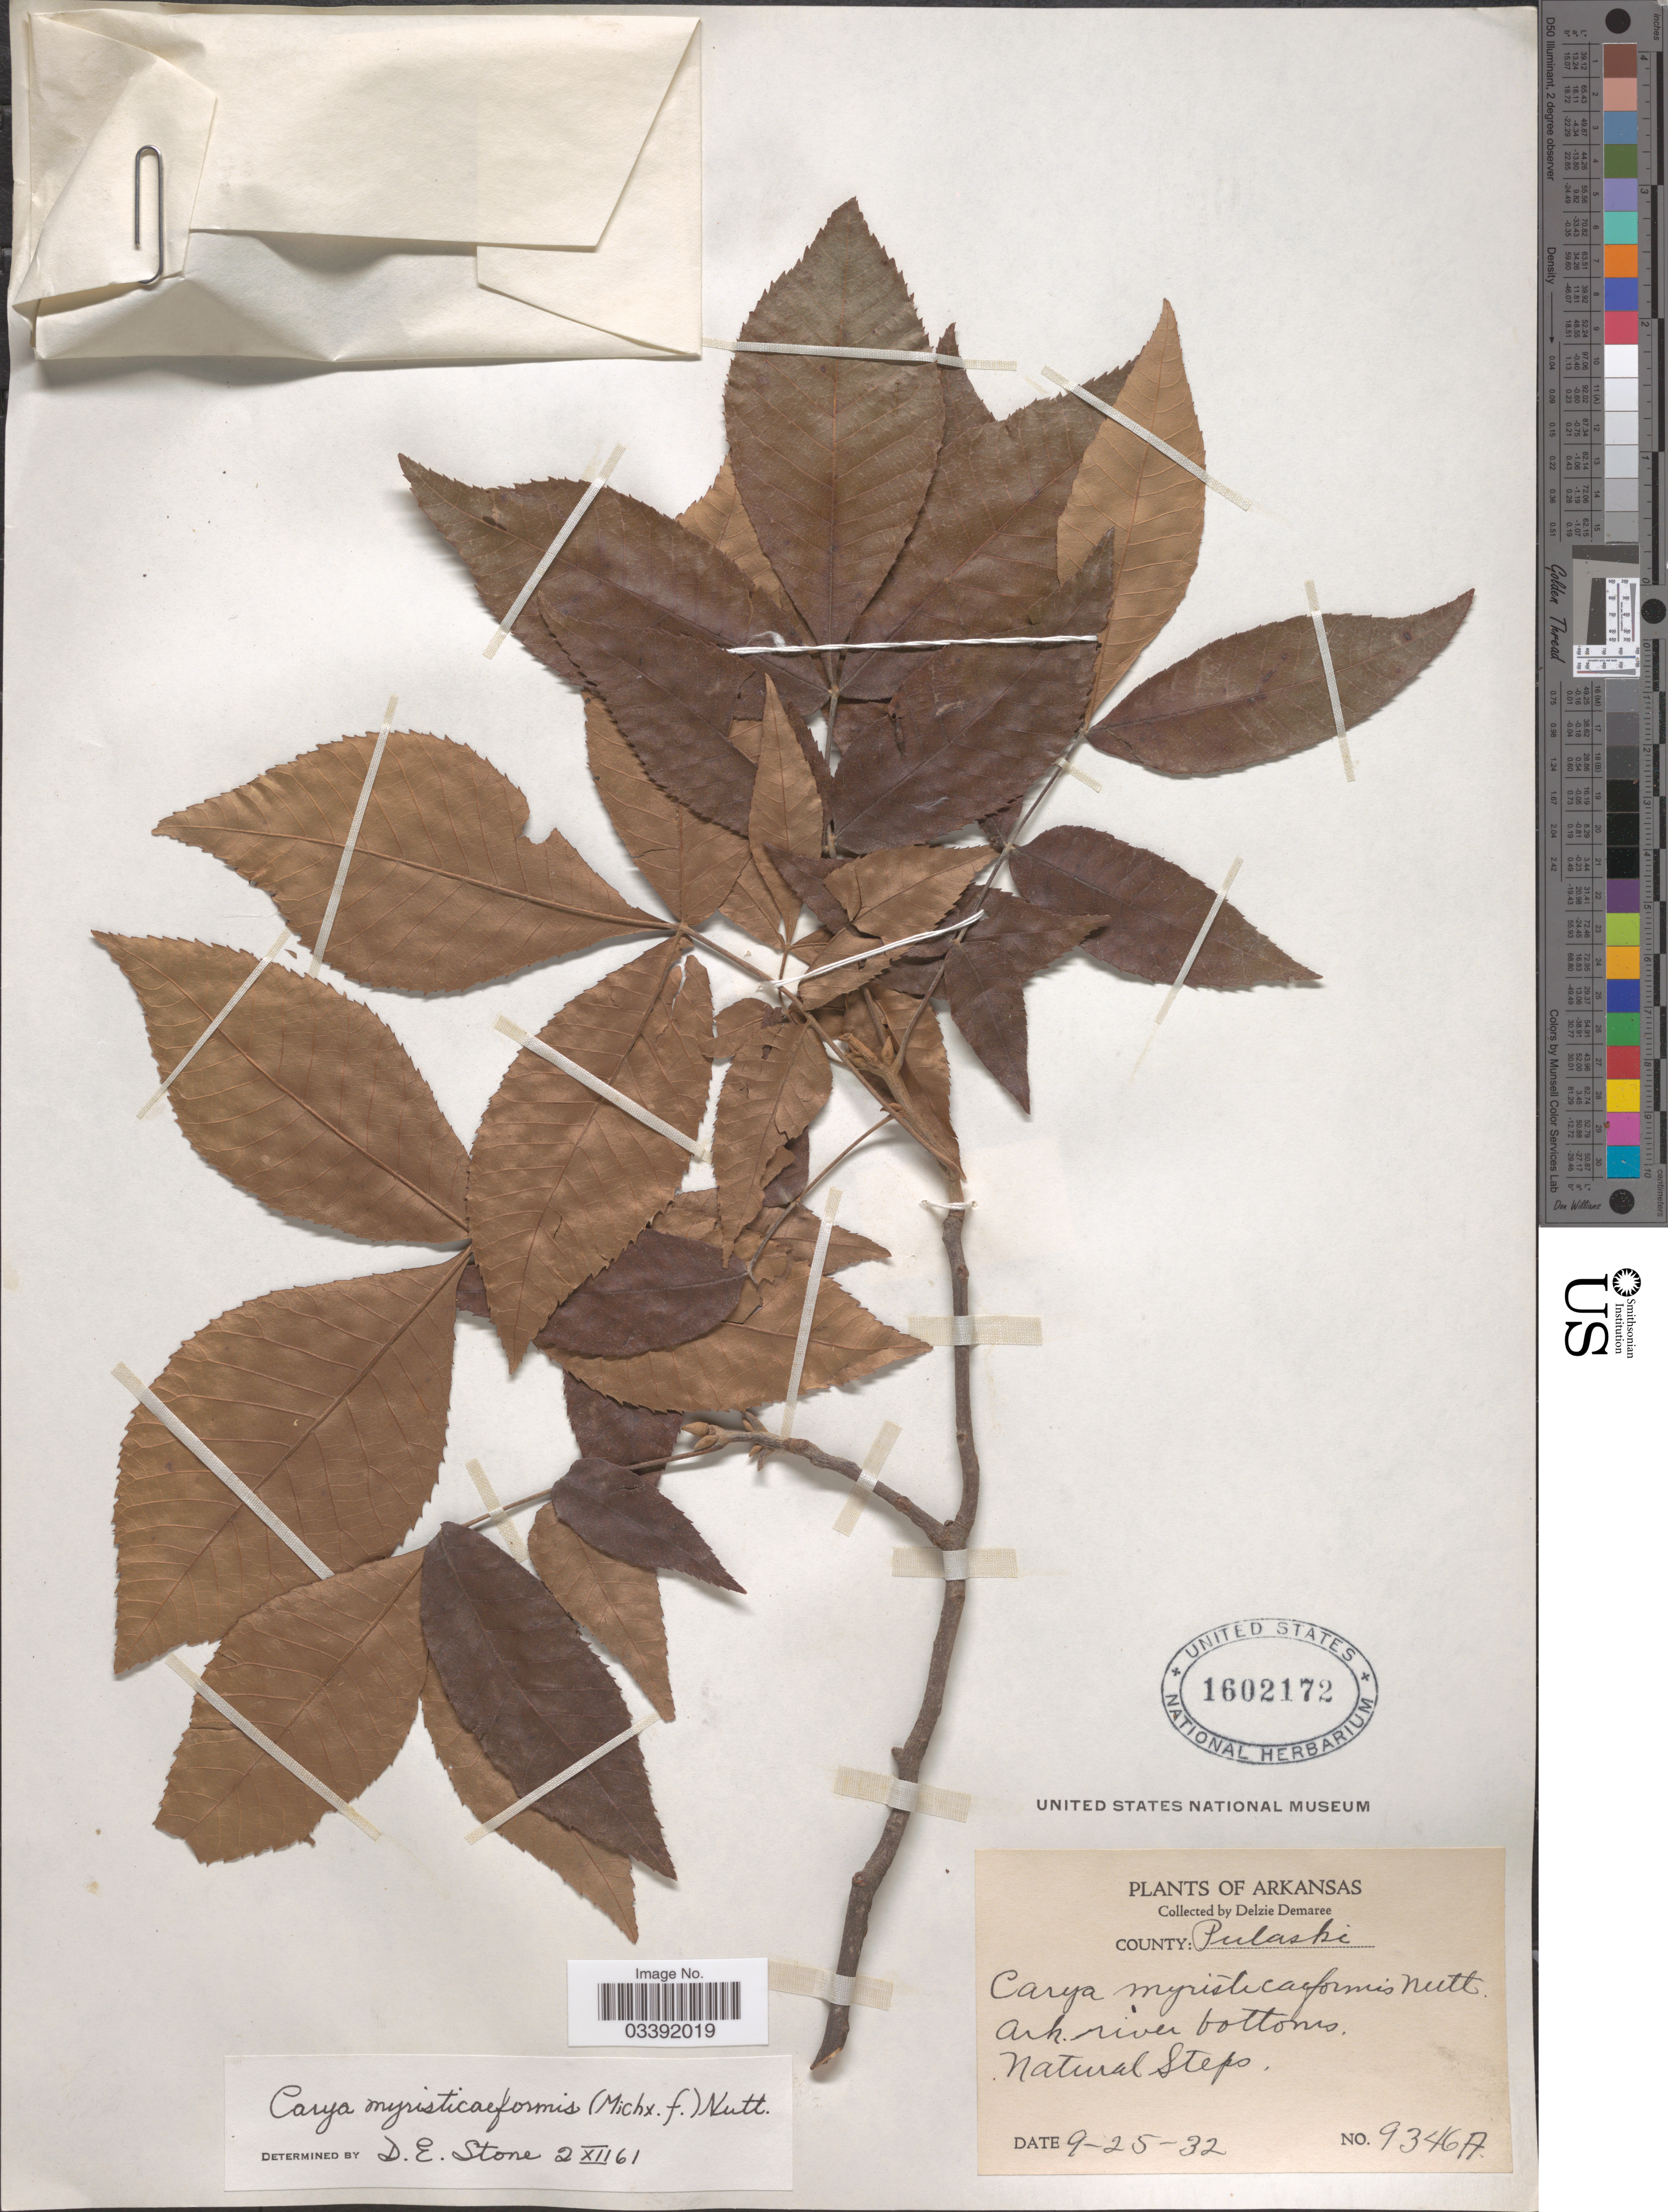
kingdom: Plantae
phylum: Tracheophyta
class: Magnoliopsida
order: Fagales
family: Juglandaceae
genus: Carya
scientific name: Carya myristiciformis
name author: (F. Michx.) Nutt.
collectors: D. Demaree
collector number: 9346 A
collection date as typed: Transcribed d/m/y: 25/9/32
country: United States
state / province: Arkansas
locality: County: Pulaski. Ark. river bottoms. Natural Steps.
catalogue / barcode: US 1602172